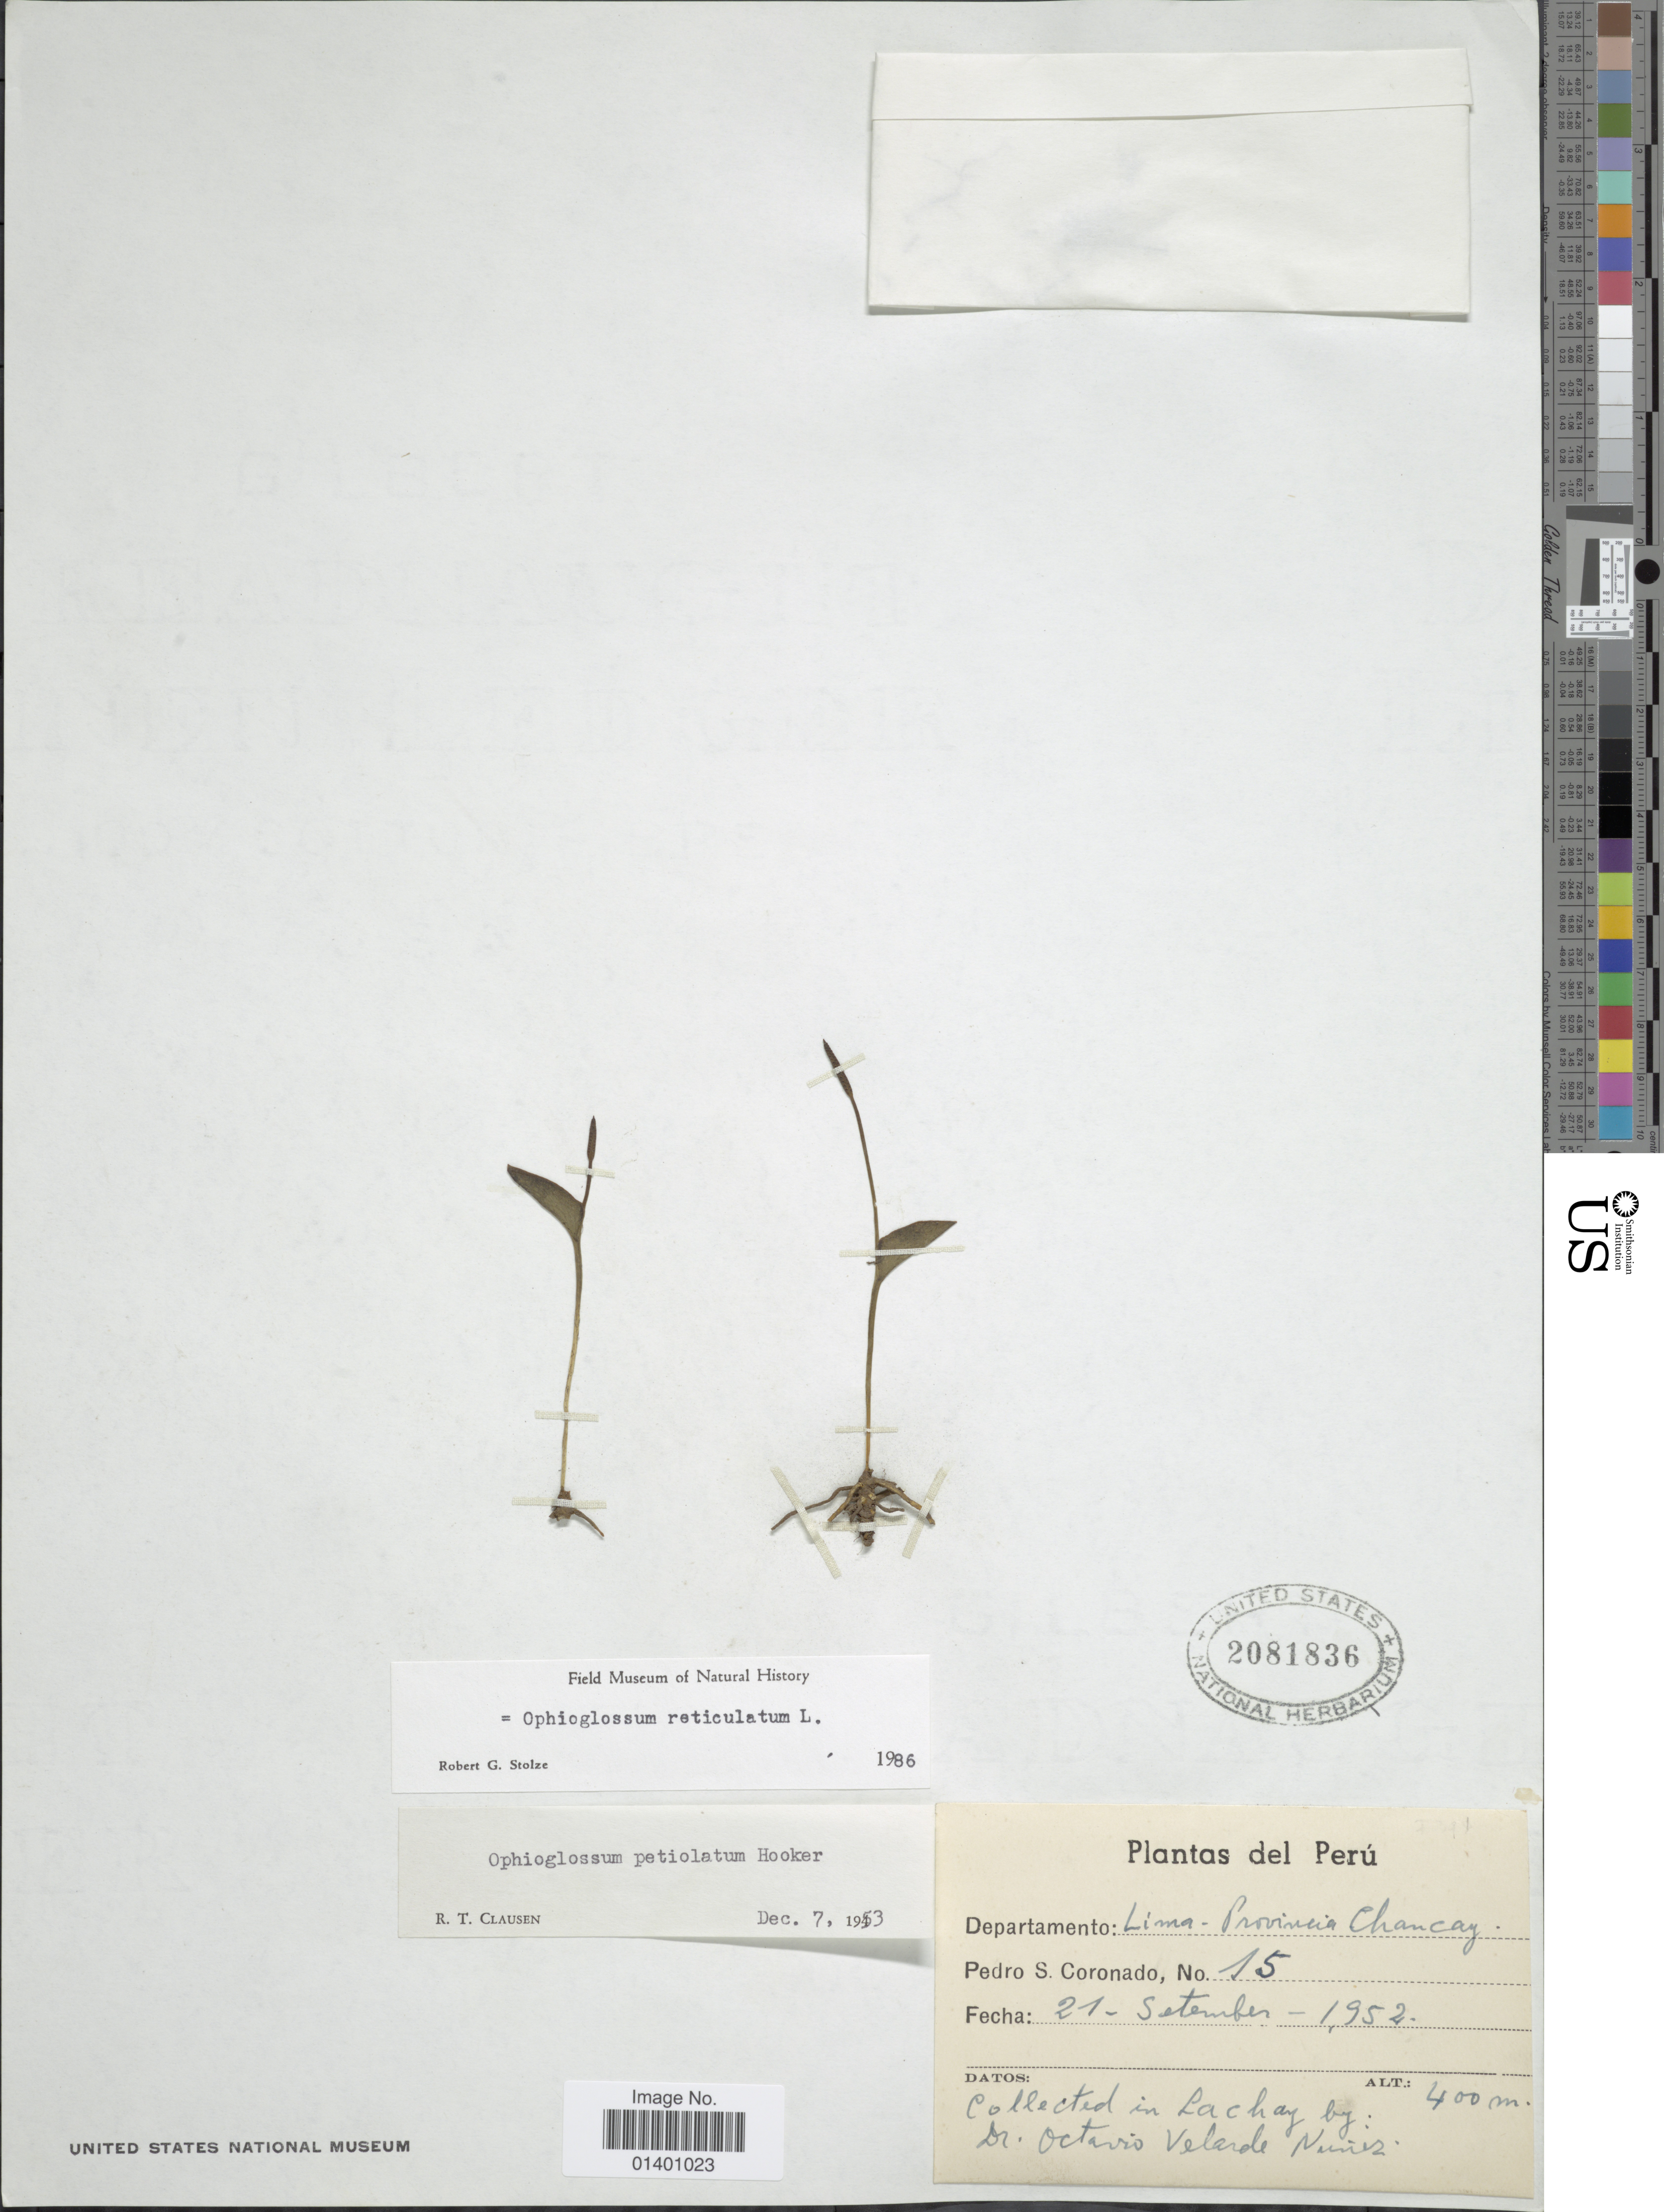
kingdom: Plantae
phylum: Tracheophyta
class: Polypodiopsida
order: Ophioglossales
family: Ophioglossaceae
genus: Ophioglossum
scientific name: Ophioglossum reticulatum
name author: L.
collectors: P. Coronado & O. Nuñez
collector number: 15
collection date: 1952-09-21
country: Peru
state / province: Lima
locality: Lachay, Provincia Chancay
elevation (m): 400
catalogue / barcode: US 2081836